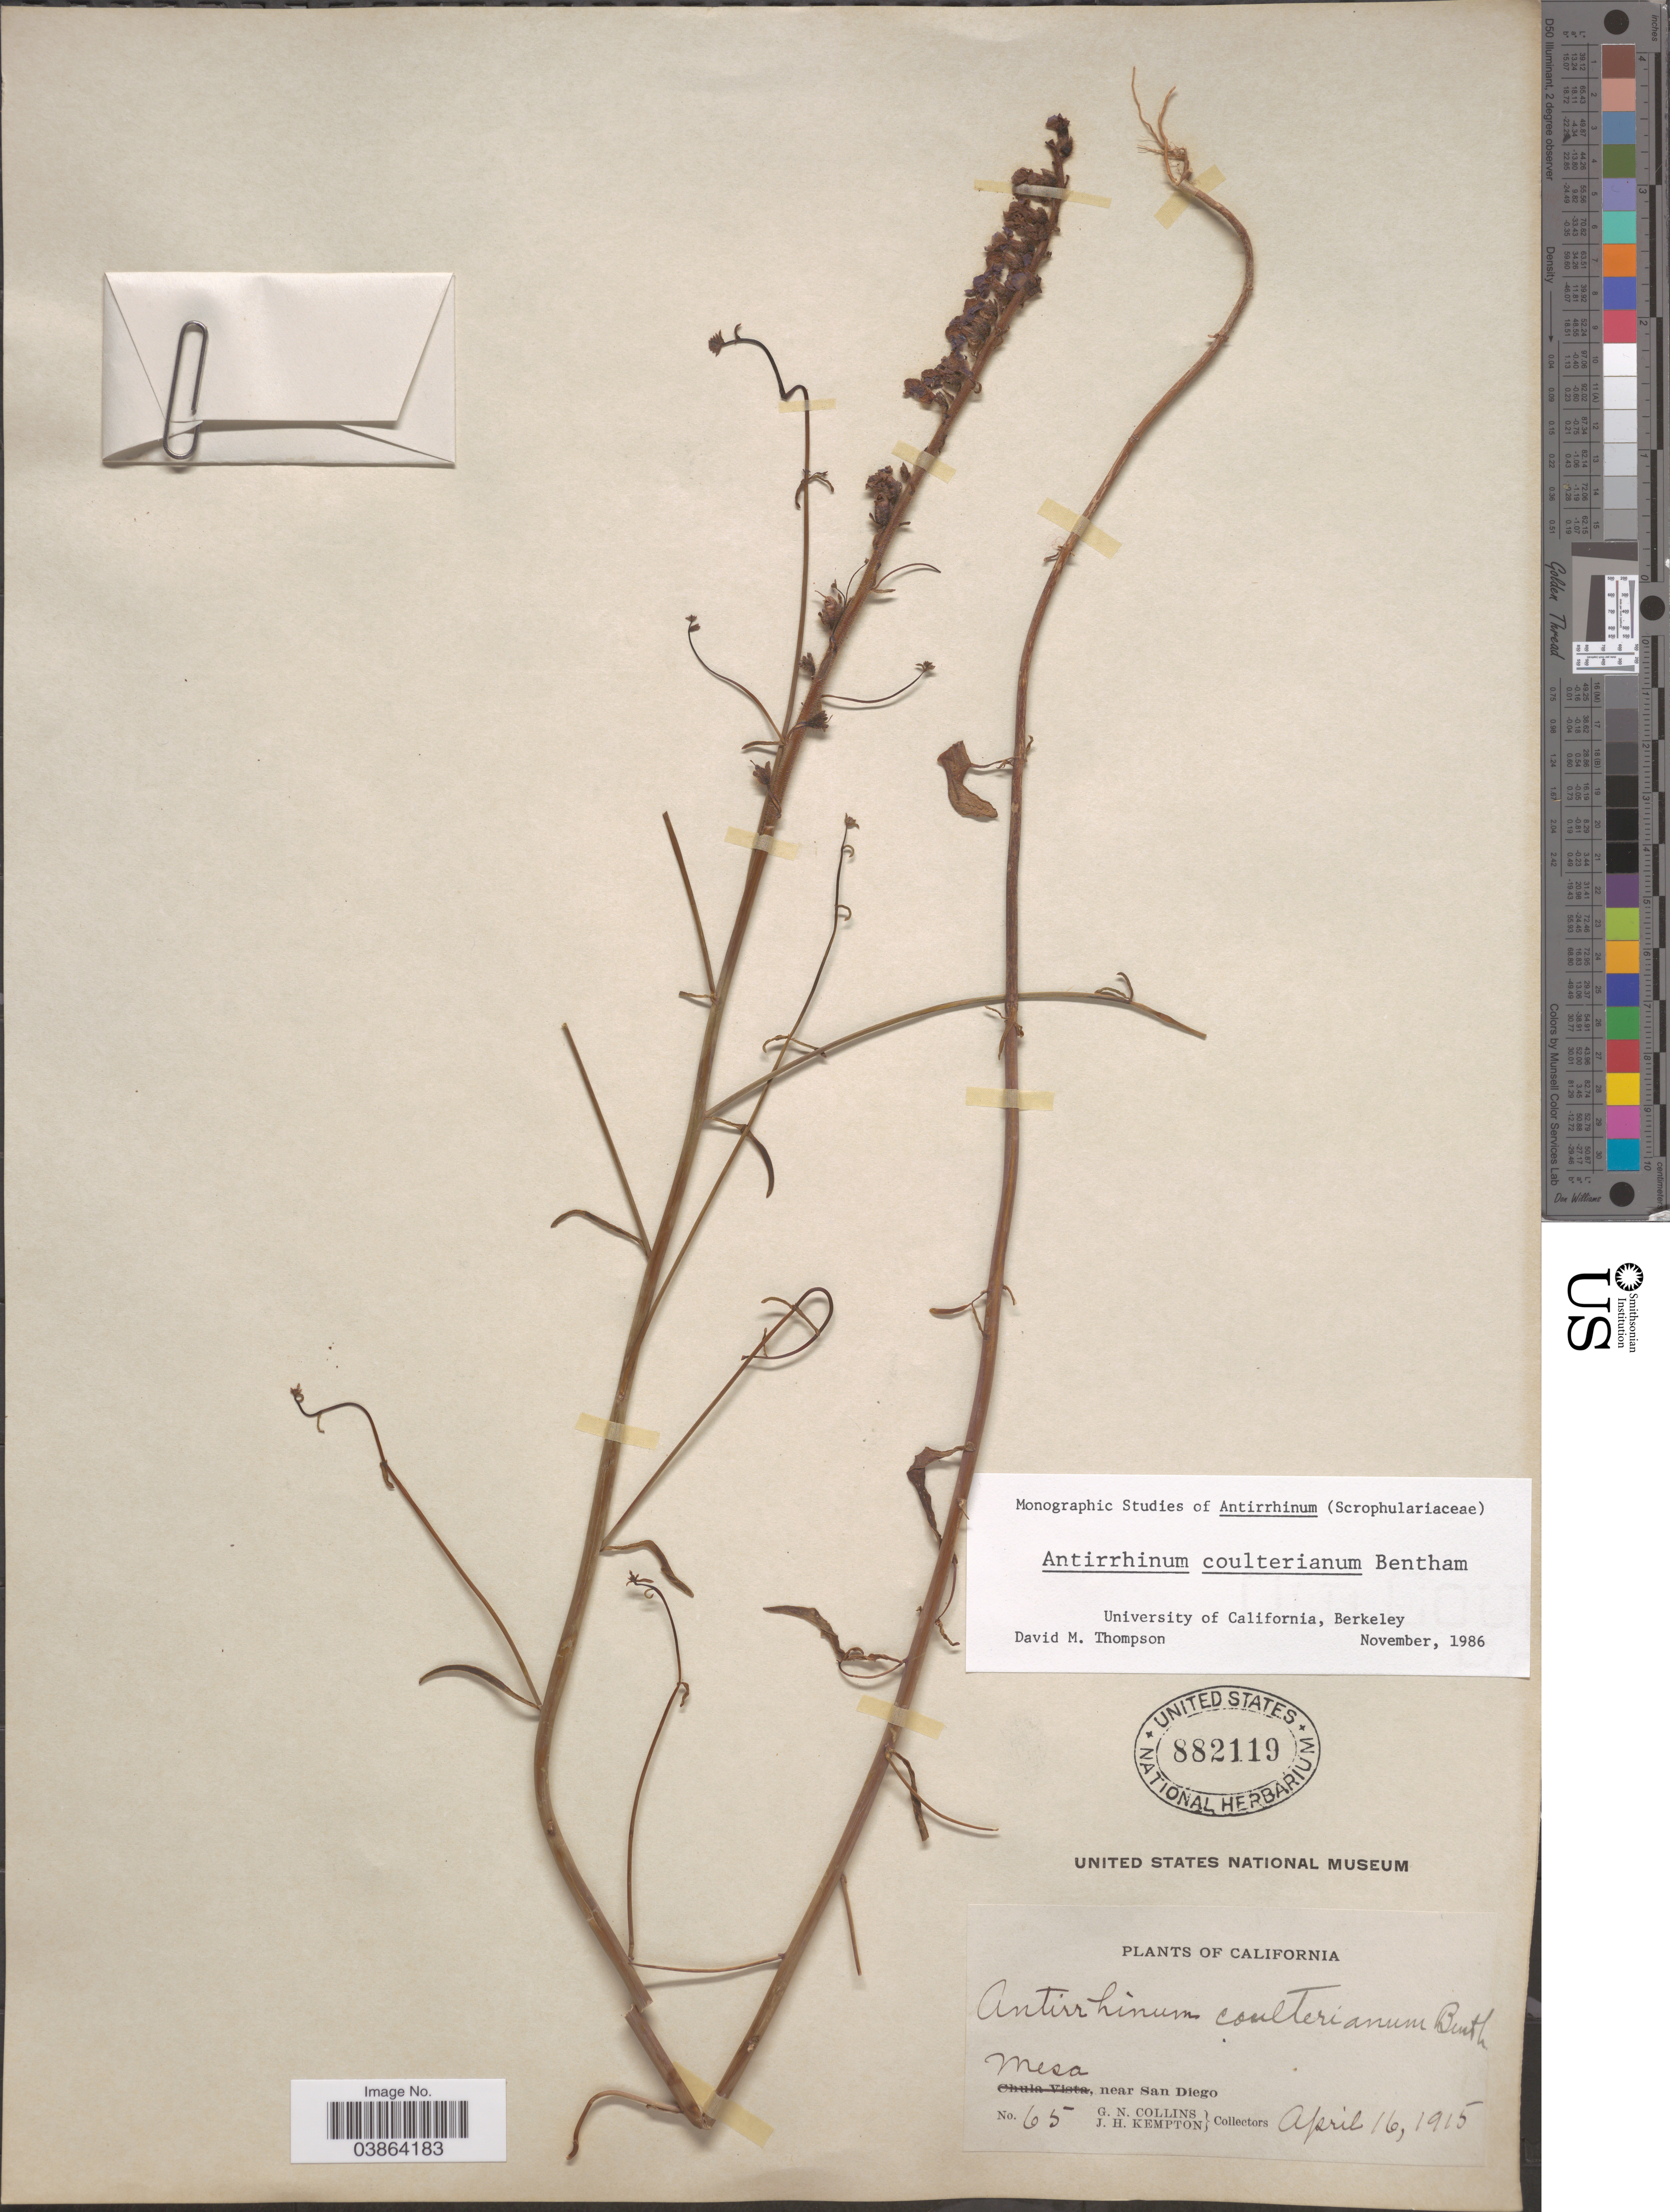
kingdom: Plantae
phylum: Tracheophyta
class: Magnoliopsida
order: Lamiales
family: Plantaginaceae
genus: Sairocarpus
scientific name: Sairocarpus coulterianus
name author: (Benth.) D.A. Sutton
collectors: G. Collins & J. H. Kempton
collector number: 65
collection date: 1915-04-16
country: United States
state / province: California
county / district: San Diego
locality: Mesa, near San Diego.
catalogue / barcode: US 882119